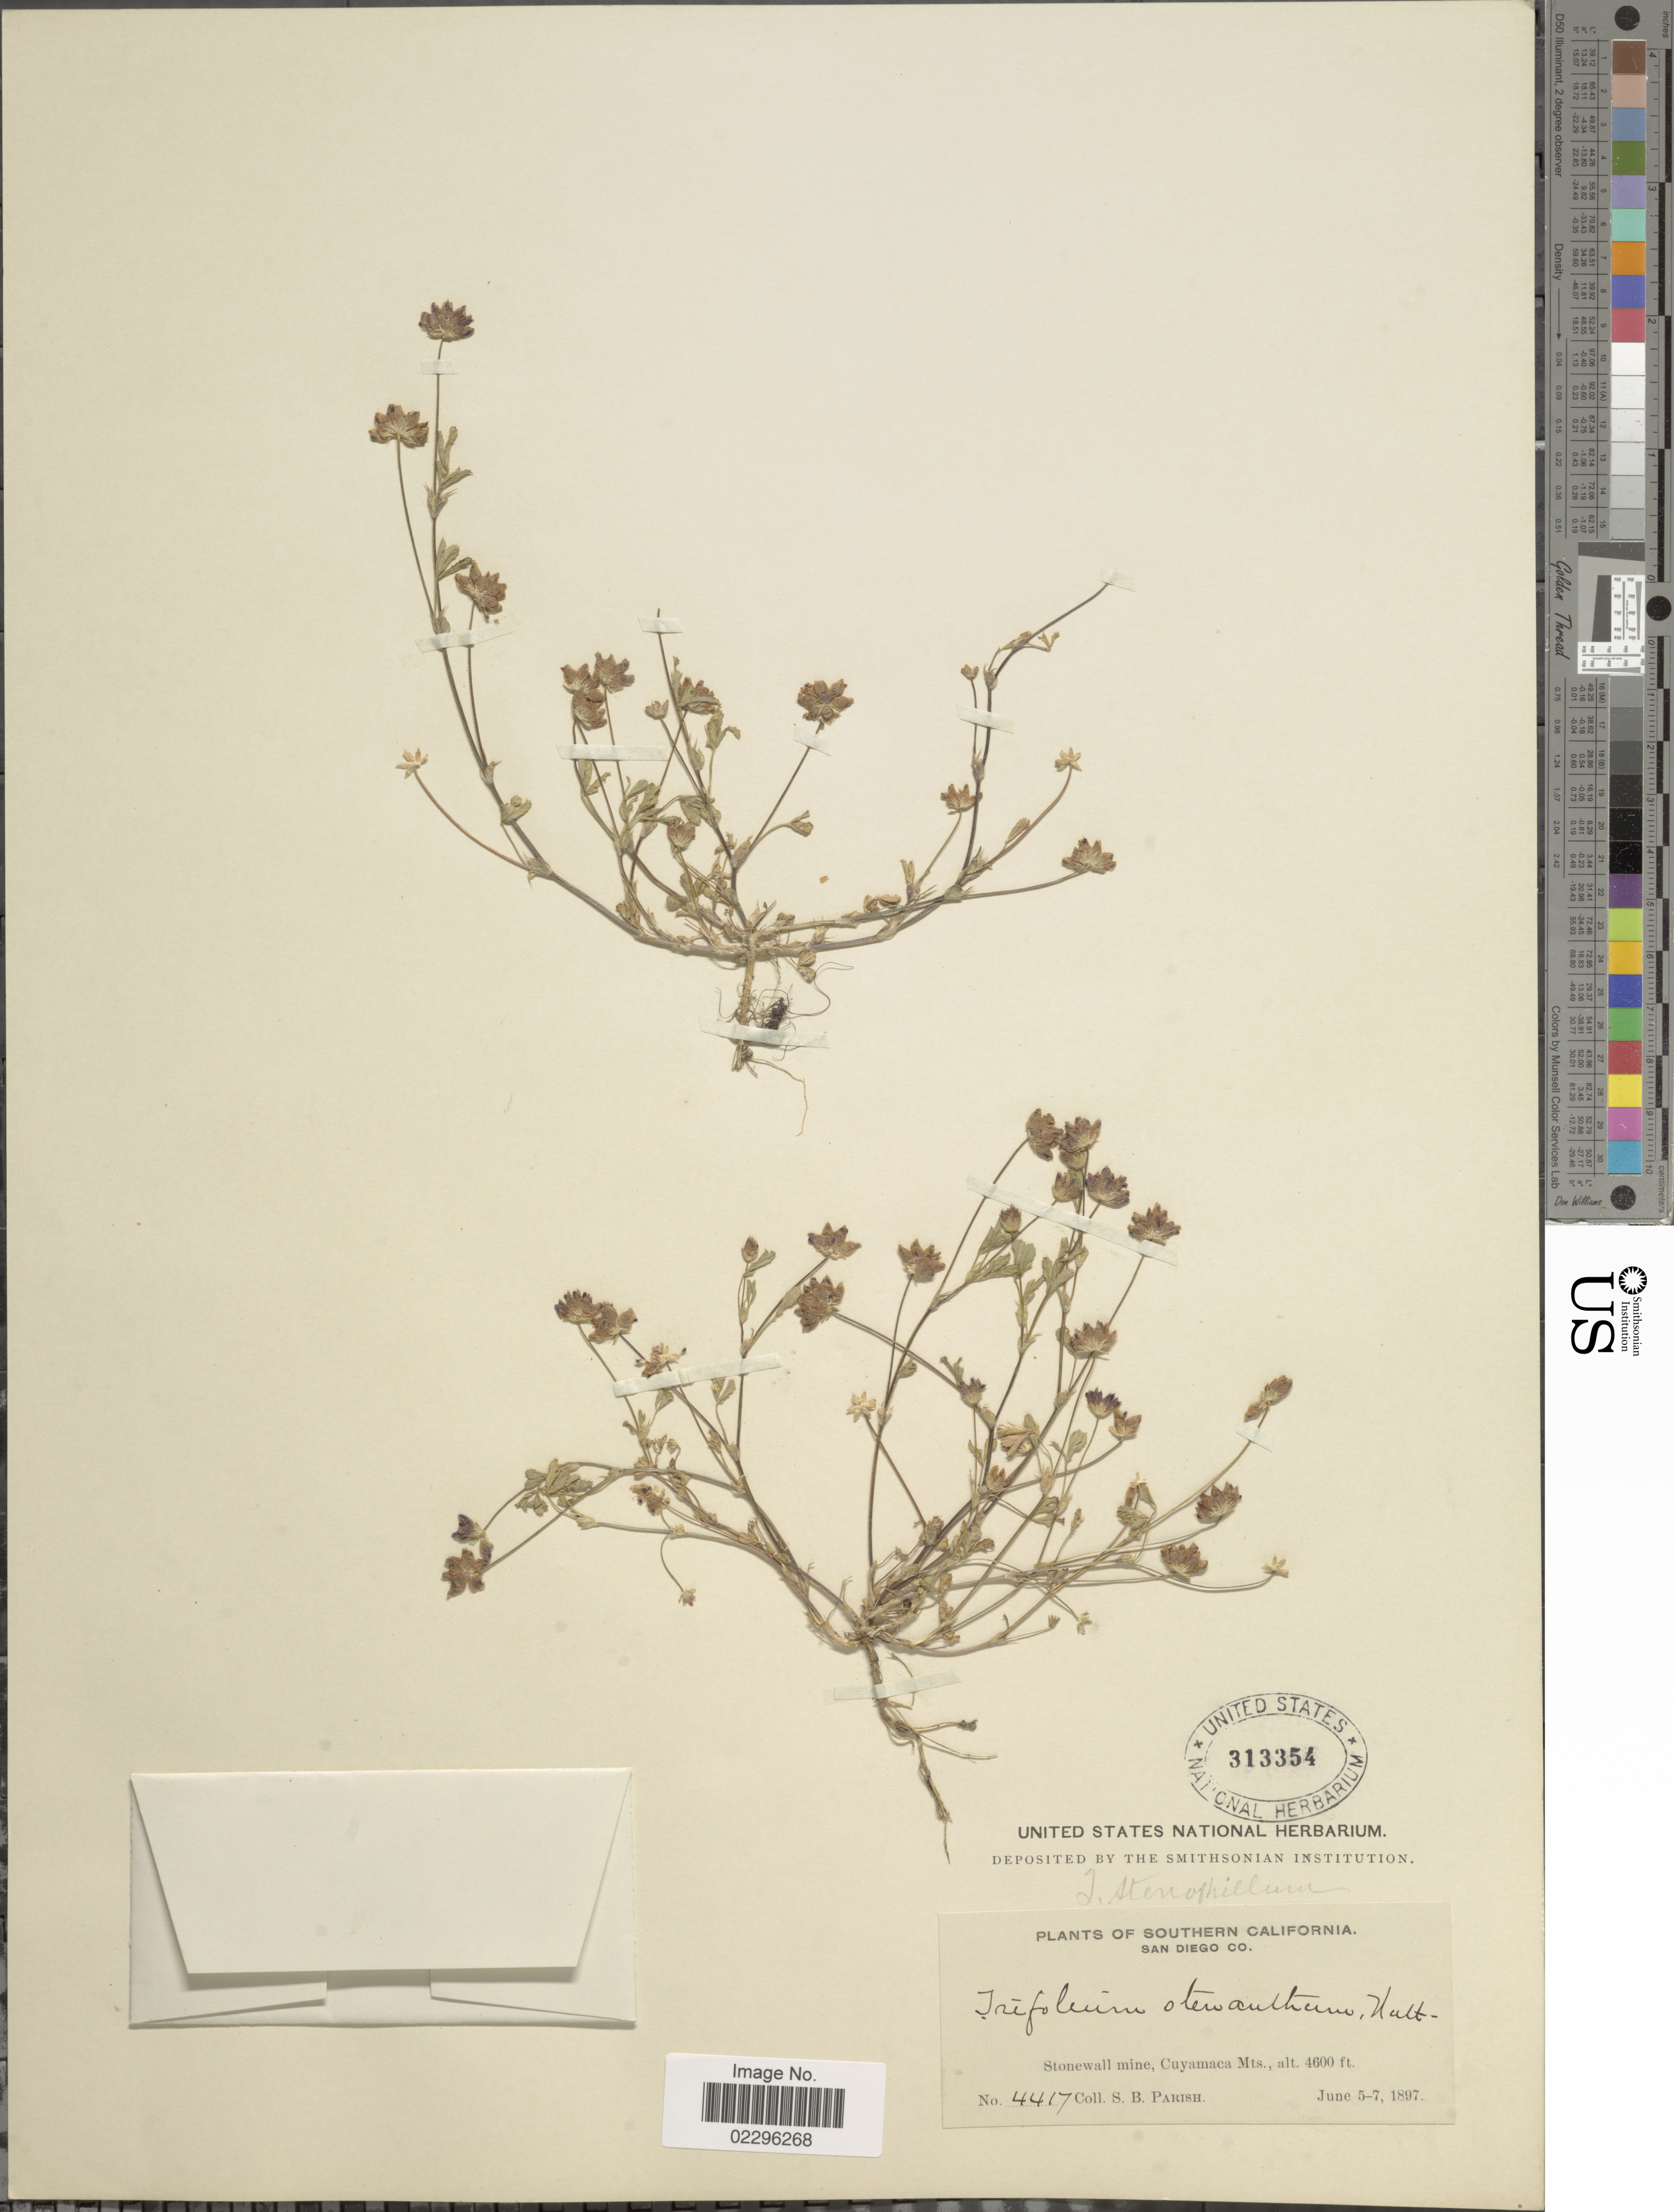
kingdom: Plantae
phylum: Tracheophyta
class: Magnoliopsida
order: Fabales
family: Fabaceae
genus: Trifolium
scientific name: Trifolium depauperatum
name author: Desv.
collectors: S. B. Parish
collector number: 4417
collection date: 1897-06-05/1897-06-07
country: United States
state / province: California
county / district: San Diego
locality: Southern California. San Diego Co. Stonewall mine, Cuyamaca Mts.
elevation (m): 1402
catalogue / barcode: US 313354